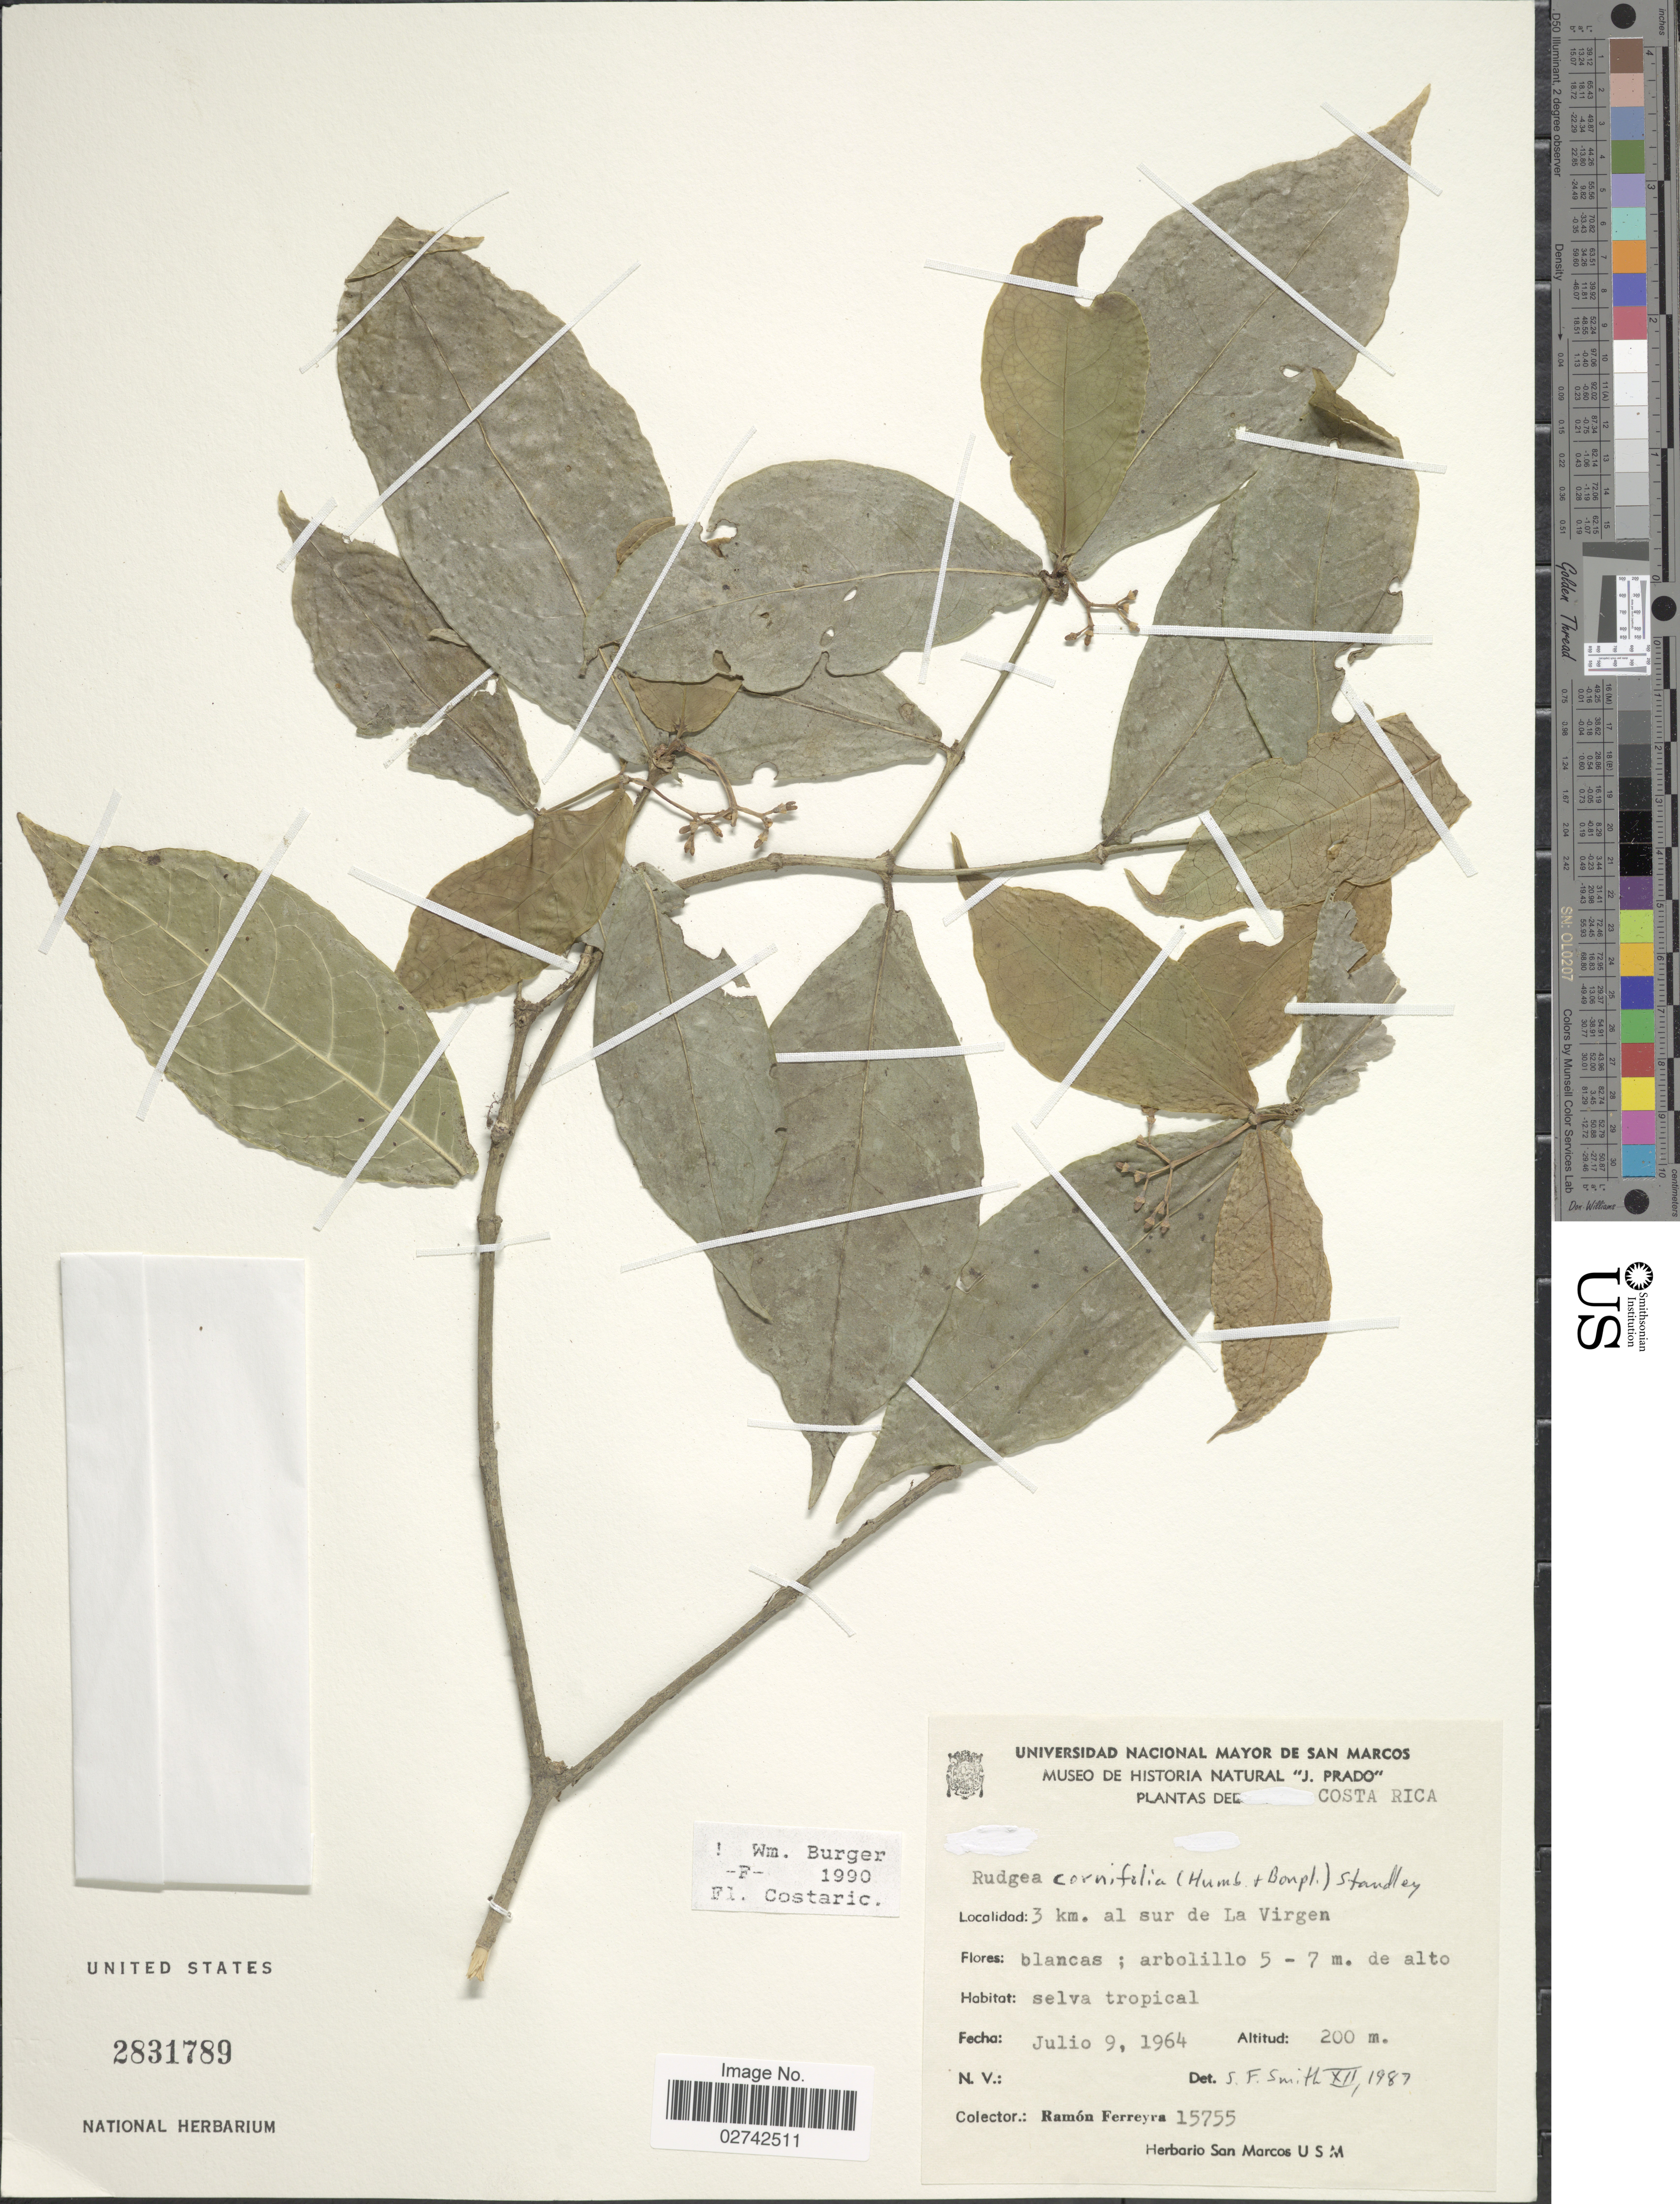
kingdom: Plantae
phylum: Tracheophyta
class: Magnoliopsida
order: Gentianales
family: Rubiaceae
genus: Rudgea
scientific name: Rudgea cornifolia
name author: (Kunth) Standl.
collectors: R. A. Ferreyra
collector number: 15755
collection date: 1964-07-09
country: Costa Rica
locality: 3 km. al sur de La Virgen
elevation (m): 200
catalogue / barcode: US 2831789